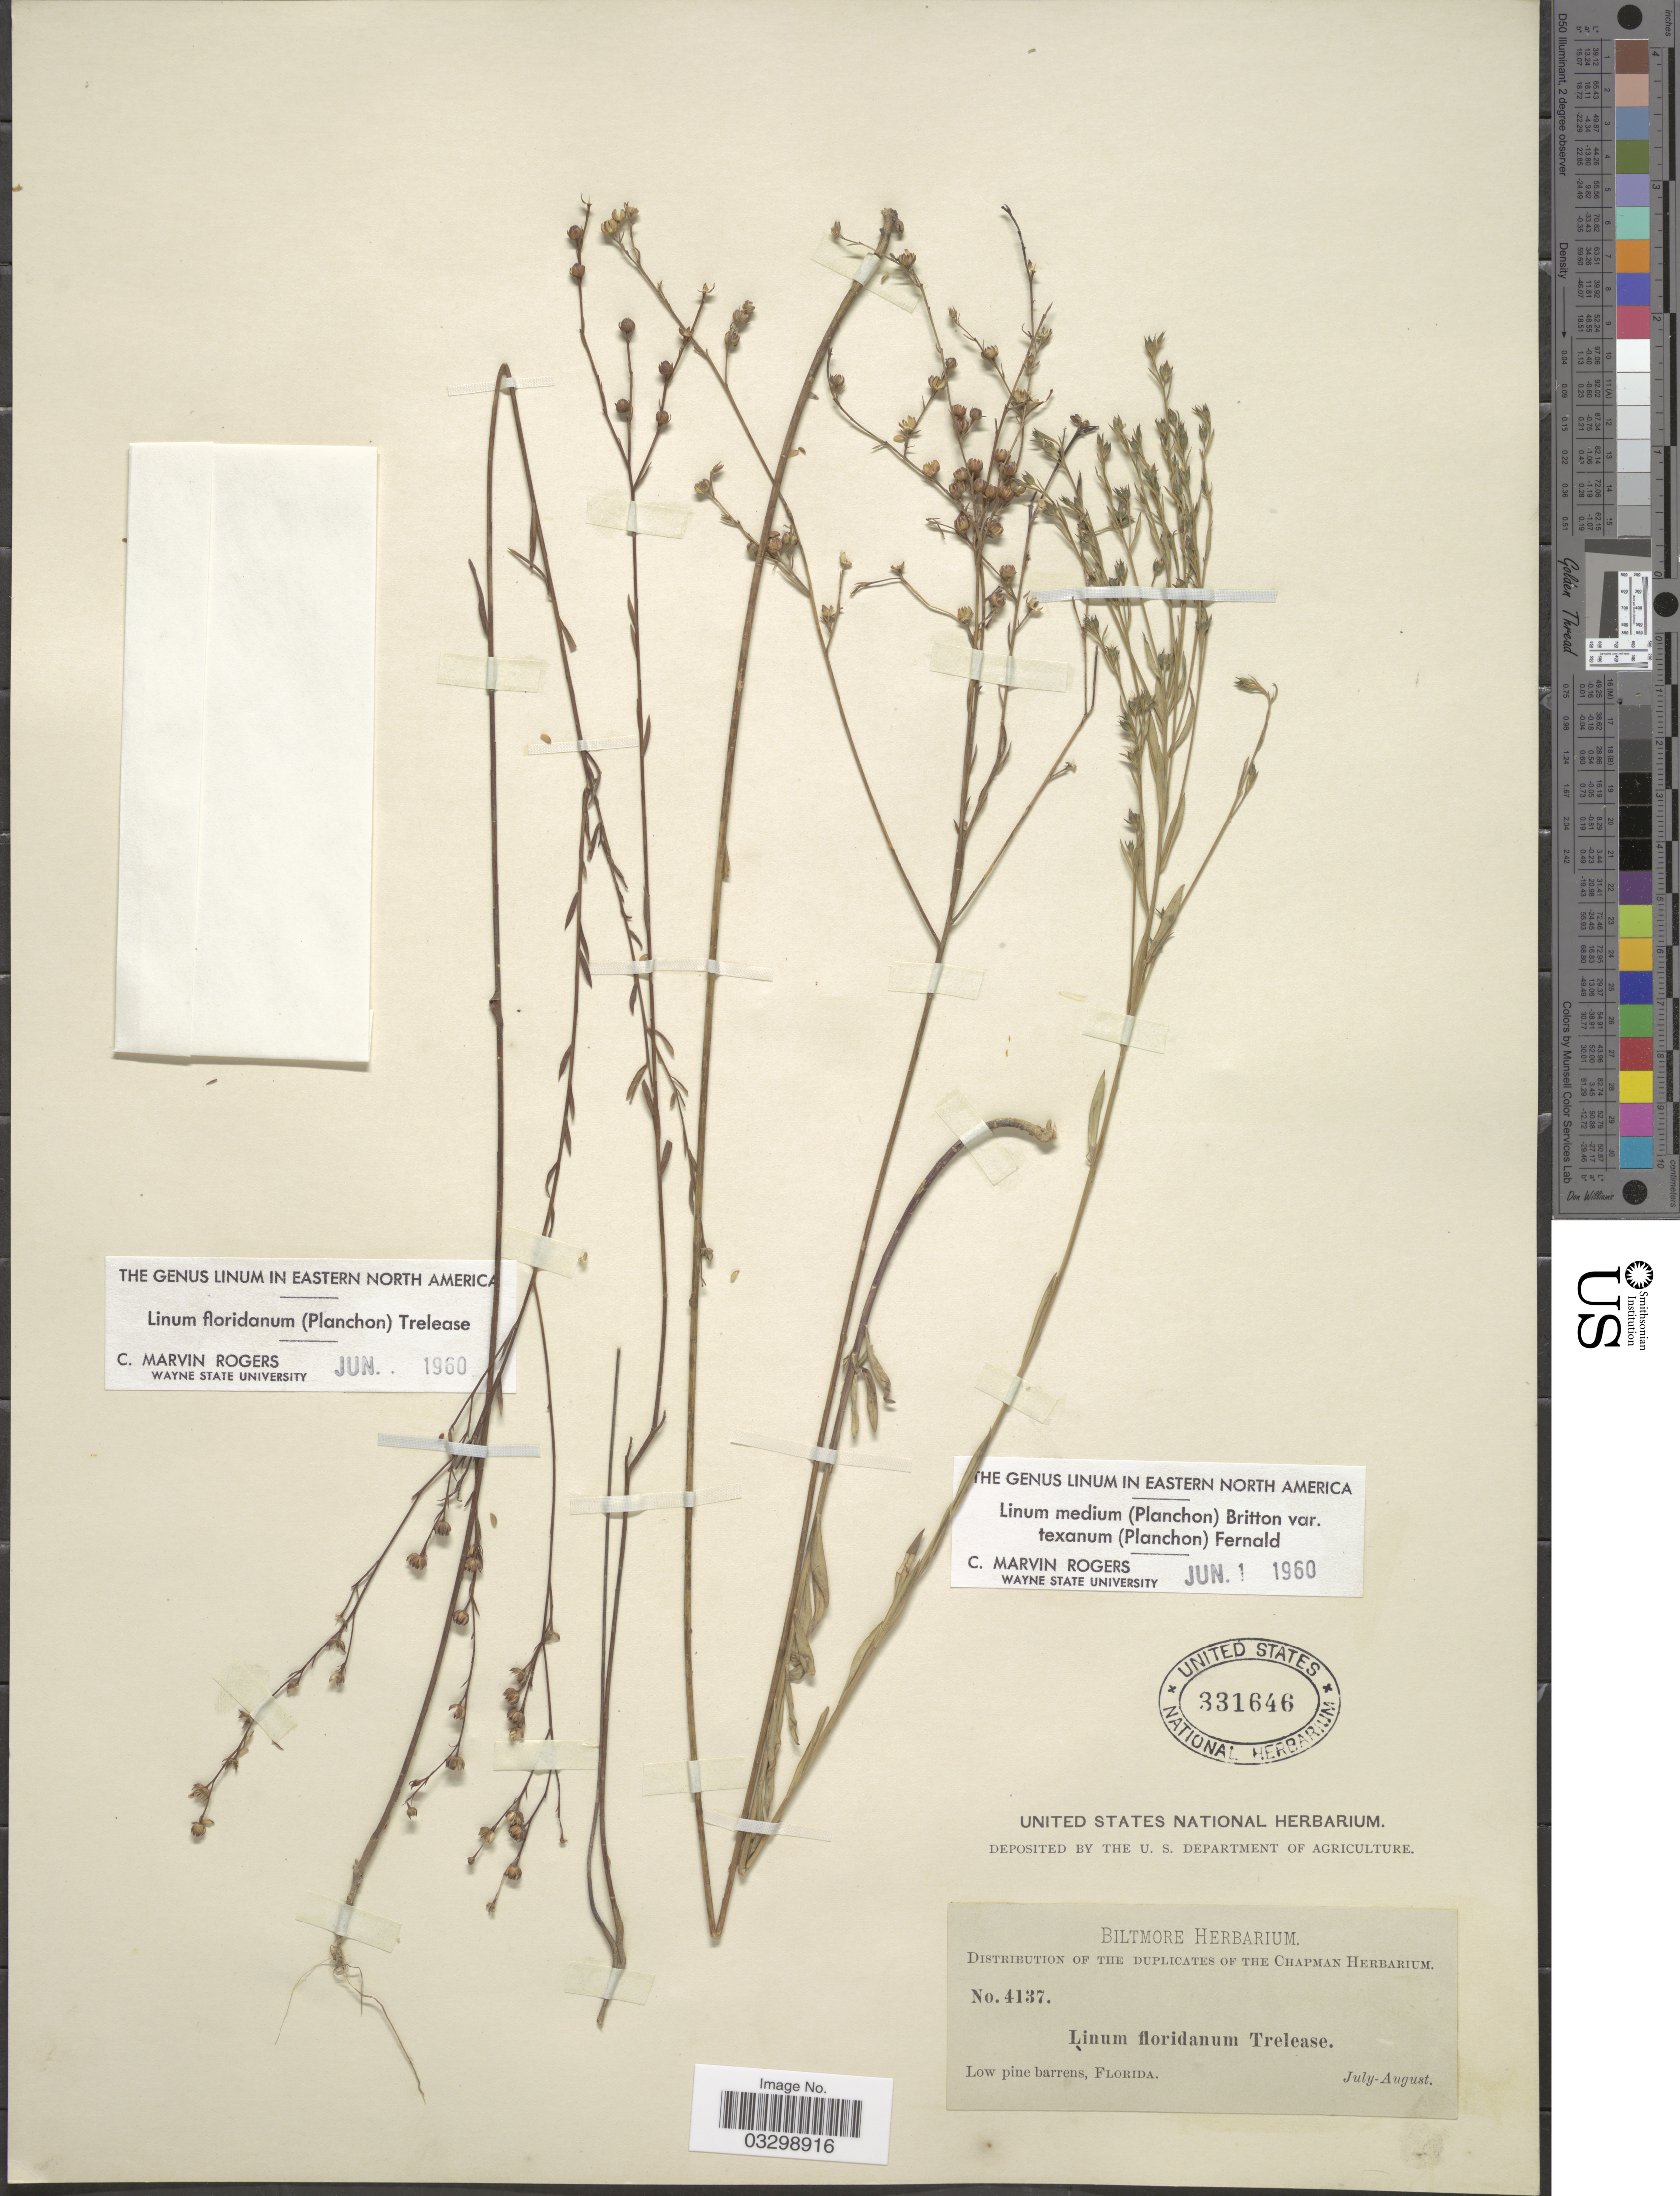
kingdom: Plantae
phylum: Tracheophyta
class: Magnoliopsida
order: Malpighiales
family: Linaceae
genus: Linum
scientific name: Linum medium var. texanum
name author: (Planch.) Fernald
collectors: ex herb. Biltmore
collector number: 4137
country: United States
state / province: Florida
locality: Low pine barrens, Florida.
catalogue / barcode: US 331646